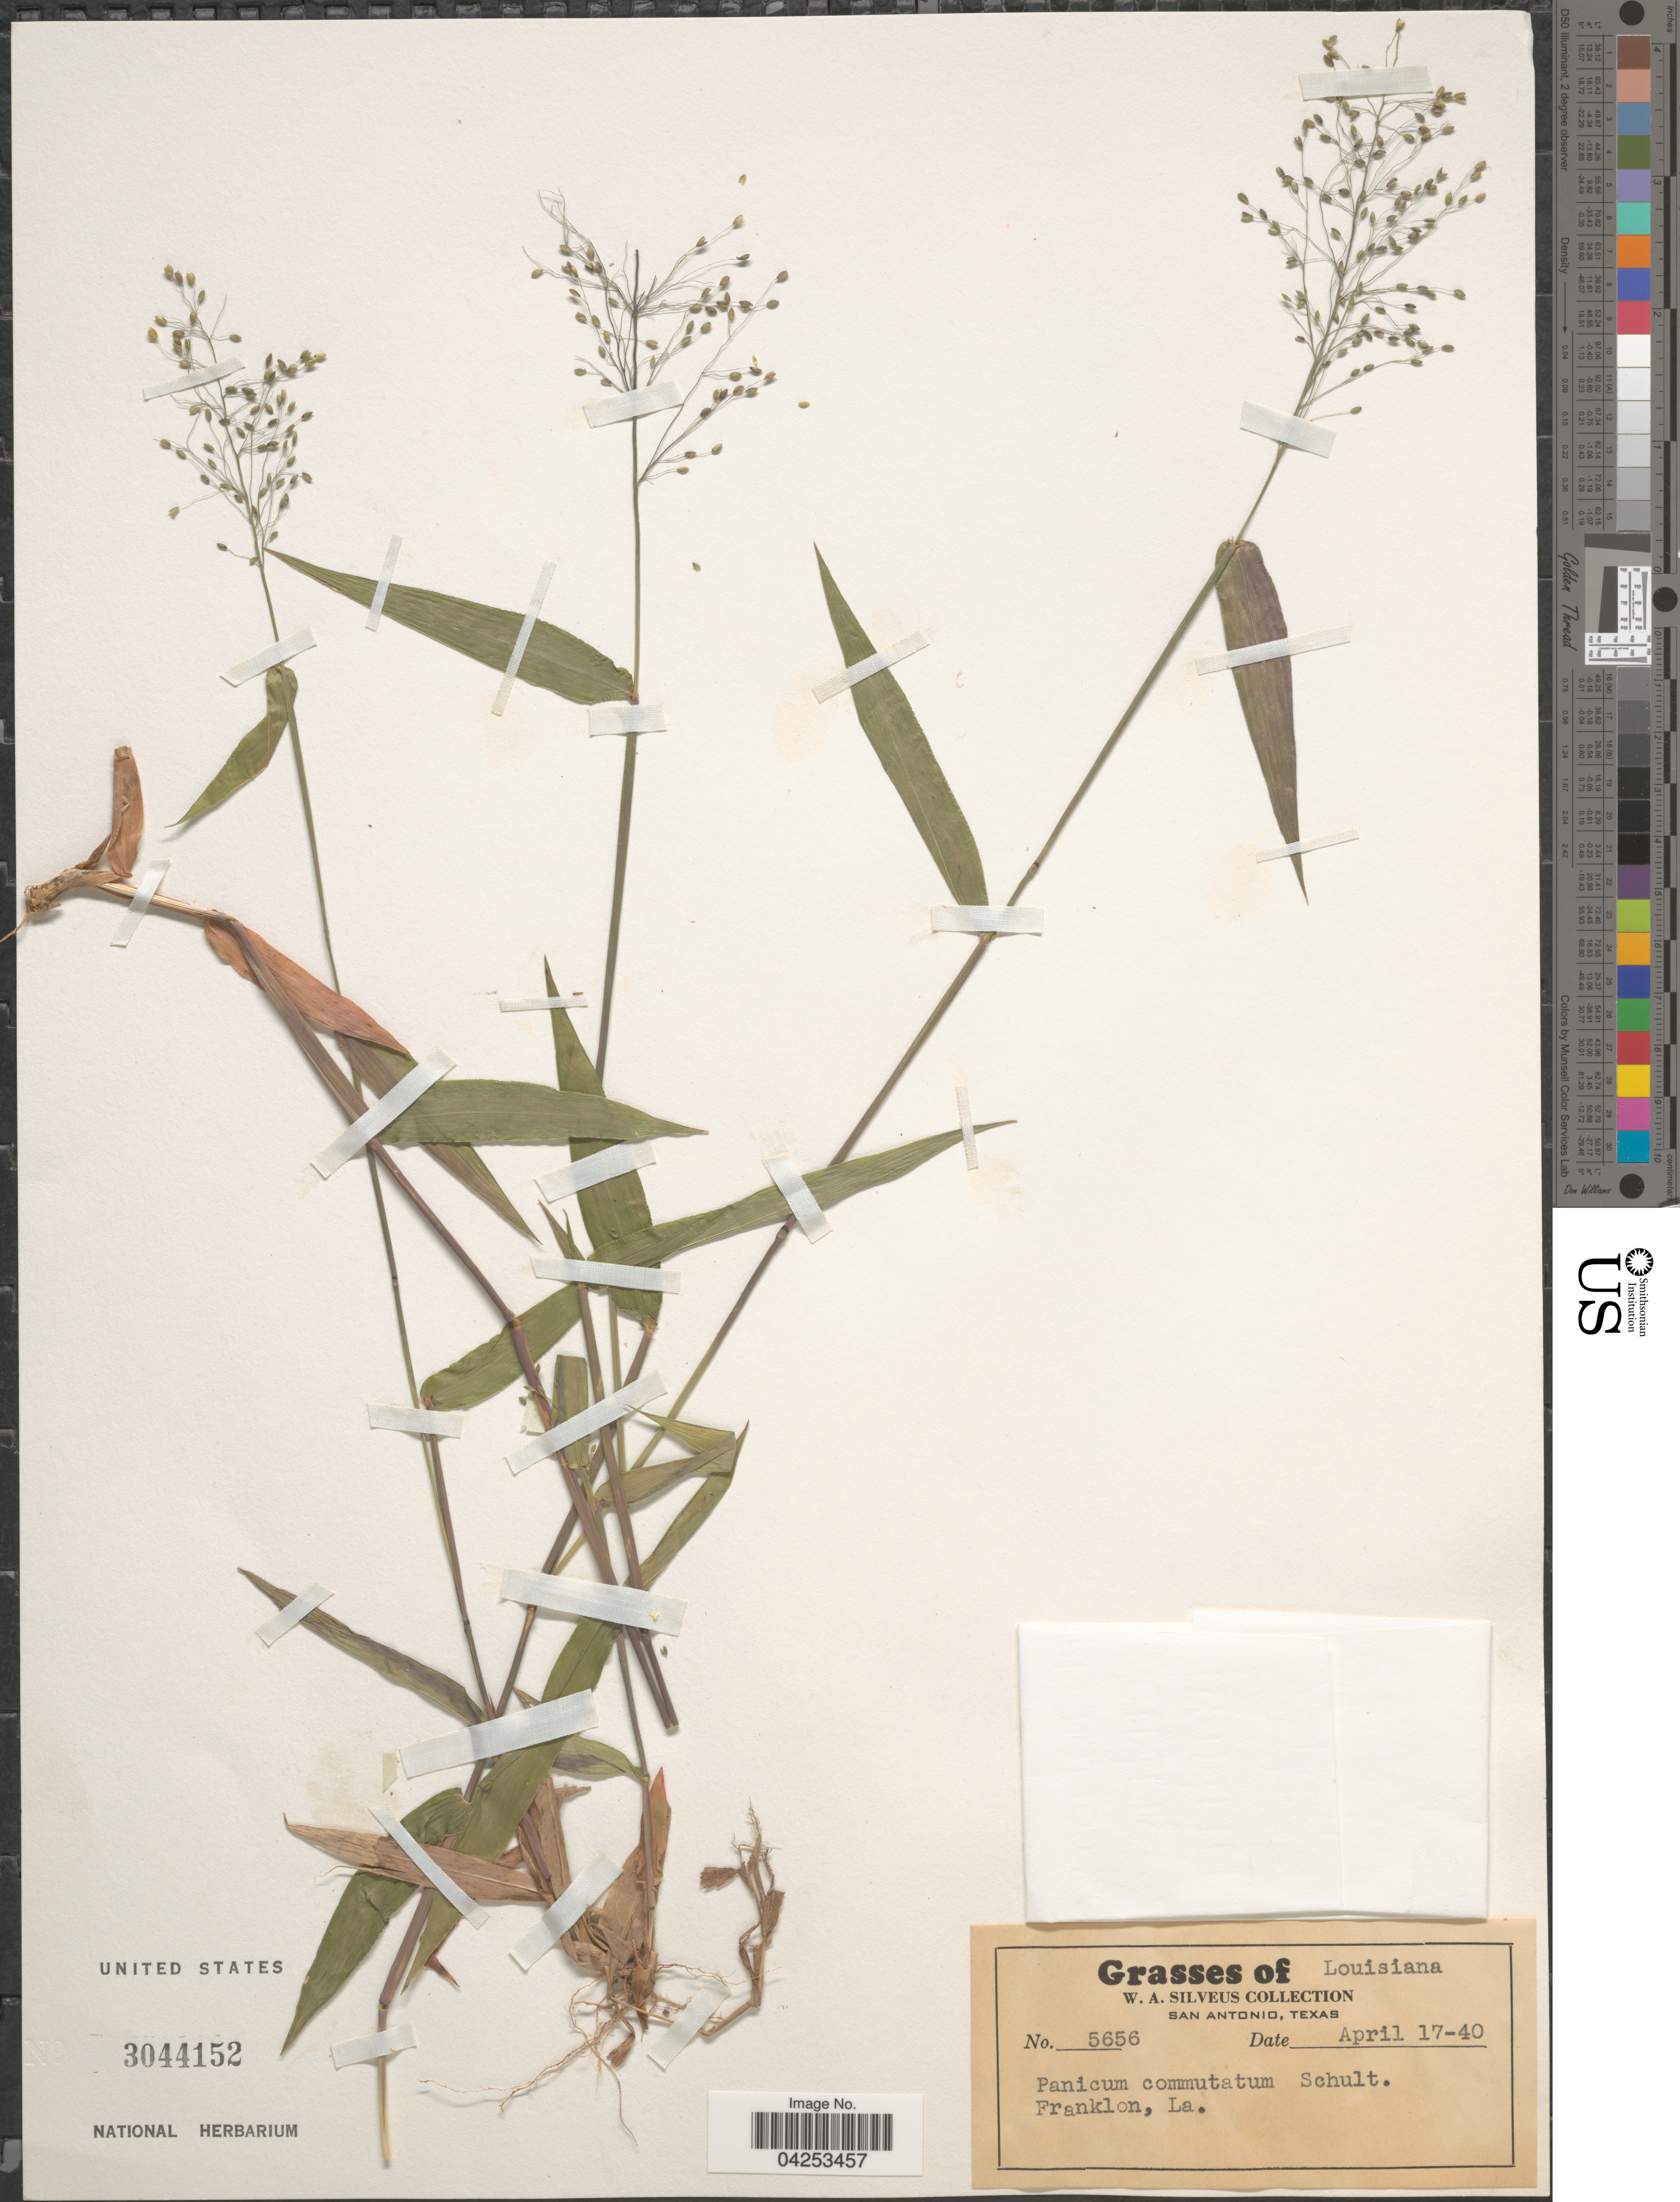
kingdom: Plantae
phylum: Tracheophyta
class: Liliopsida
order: Poales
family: Poaceae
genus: Dichanthelium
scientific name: Dichanthelium commutatum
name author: (Schult.) Gould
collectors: W. Silveus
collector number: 5656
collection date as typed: Transcribed d/m/y: 17/4/40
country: United States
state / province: Louisiana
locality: Franklon.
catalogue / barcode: US 3044152